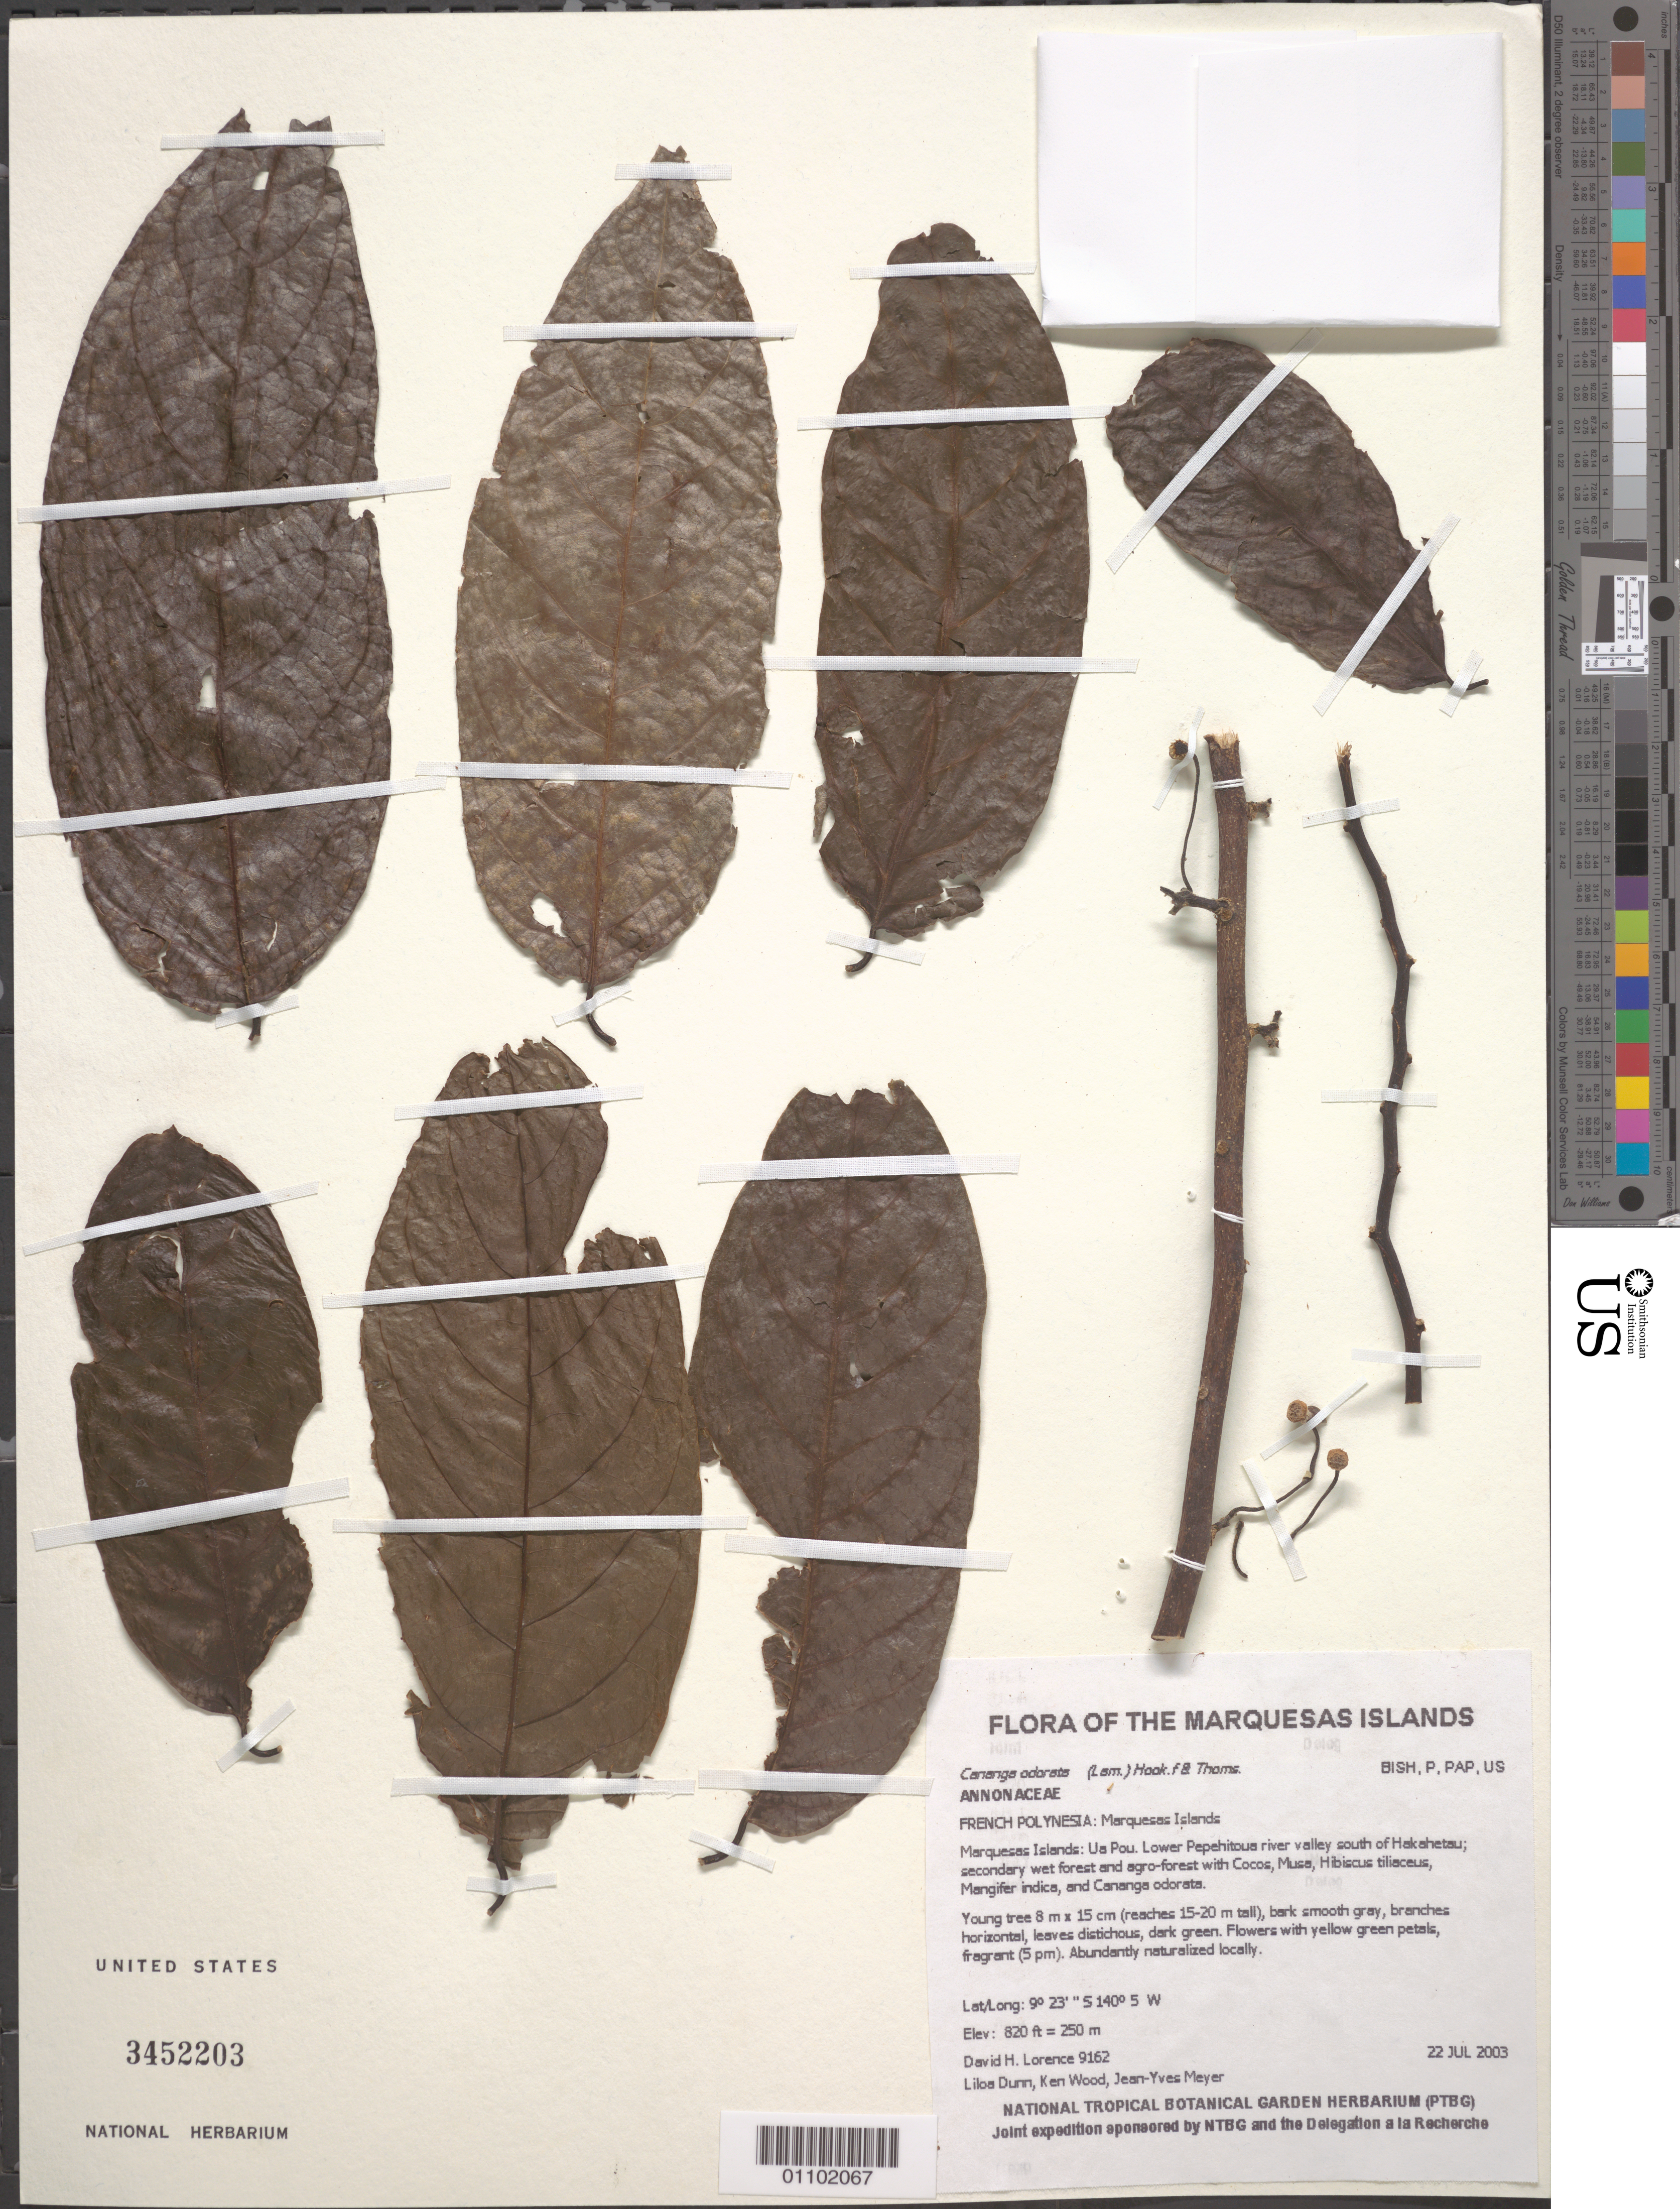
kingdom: Plantae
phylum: Tracheophyta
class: Magnoliopsida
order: Magnoliales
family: Annonaceae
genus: Cananga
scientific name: Cananga odorata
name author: (Lam.) Hook. f. & Thomson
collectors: D. Lorence, L. Dunn, K. R. Wood & J.-Y. Meyer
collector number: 9162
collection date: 2003-07-22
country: French Polynesia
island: Ua Pou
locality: Lower Pepehitoua river valley south of Hakahetau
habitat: Secondary wet forest and agroforest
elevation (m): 250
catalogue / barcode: US 3452203